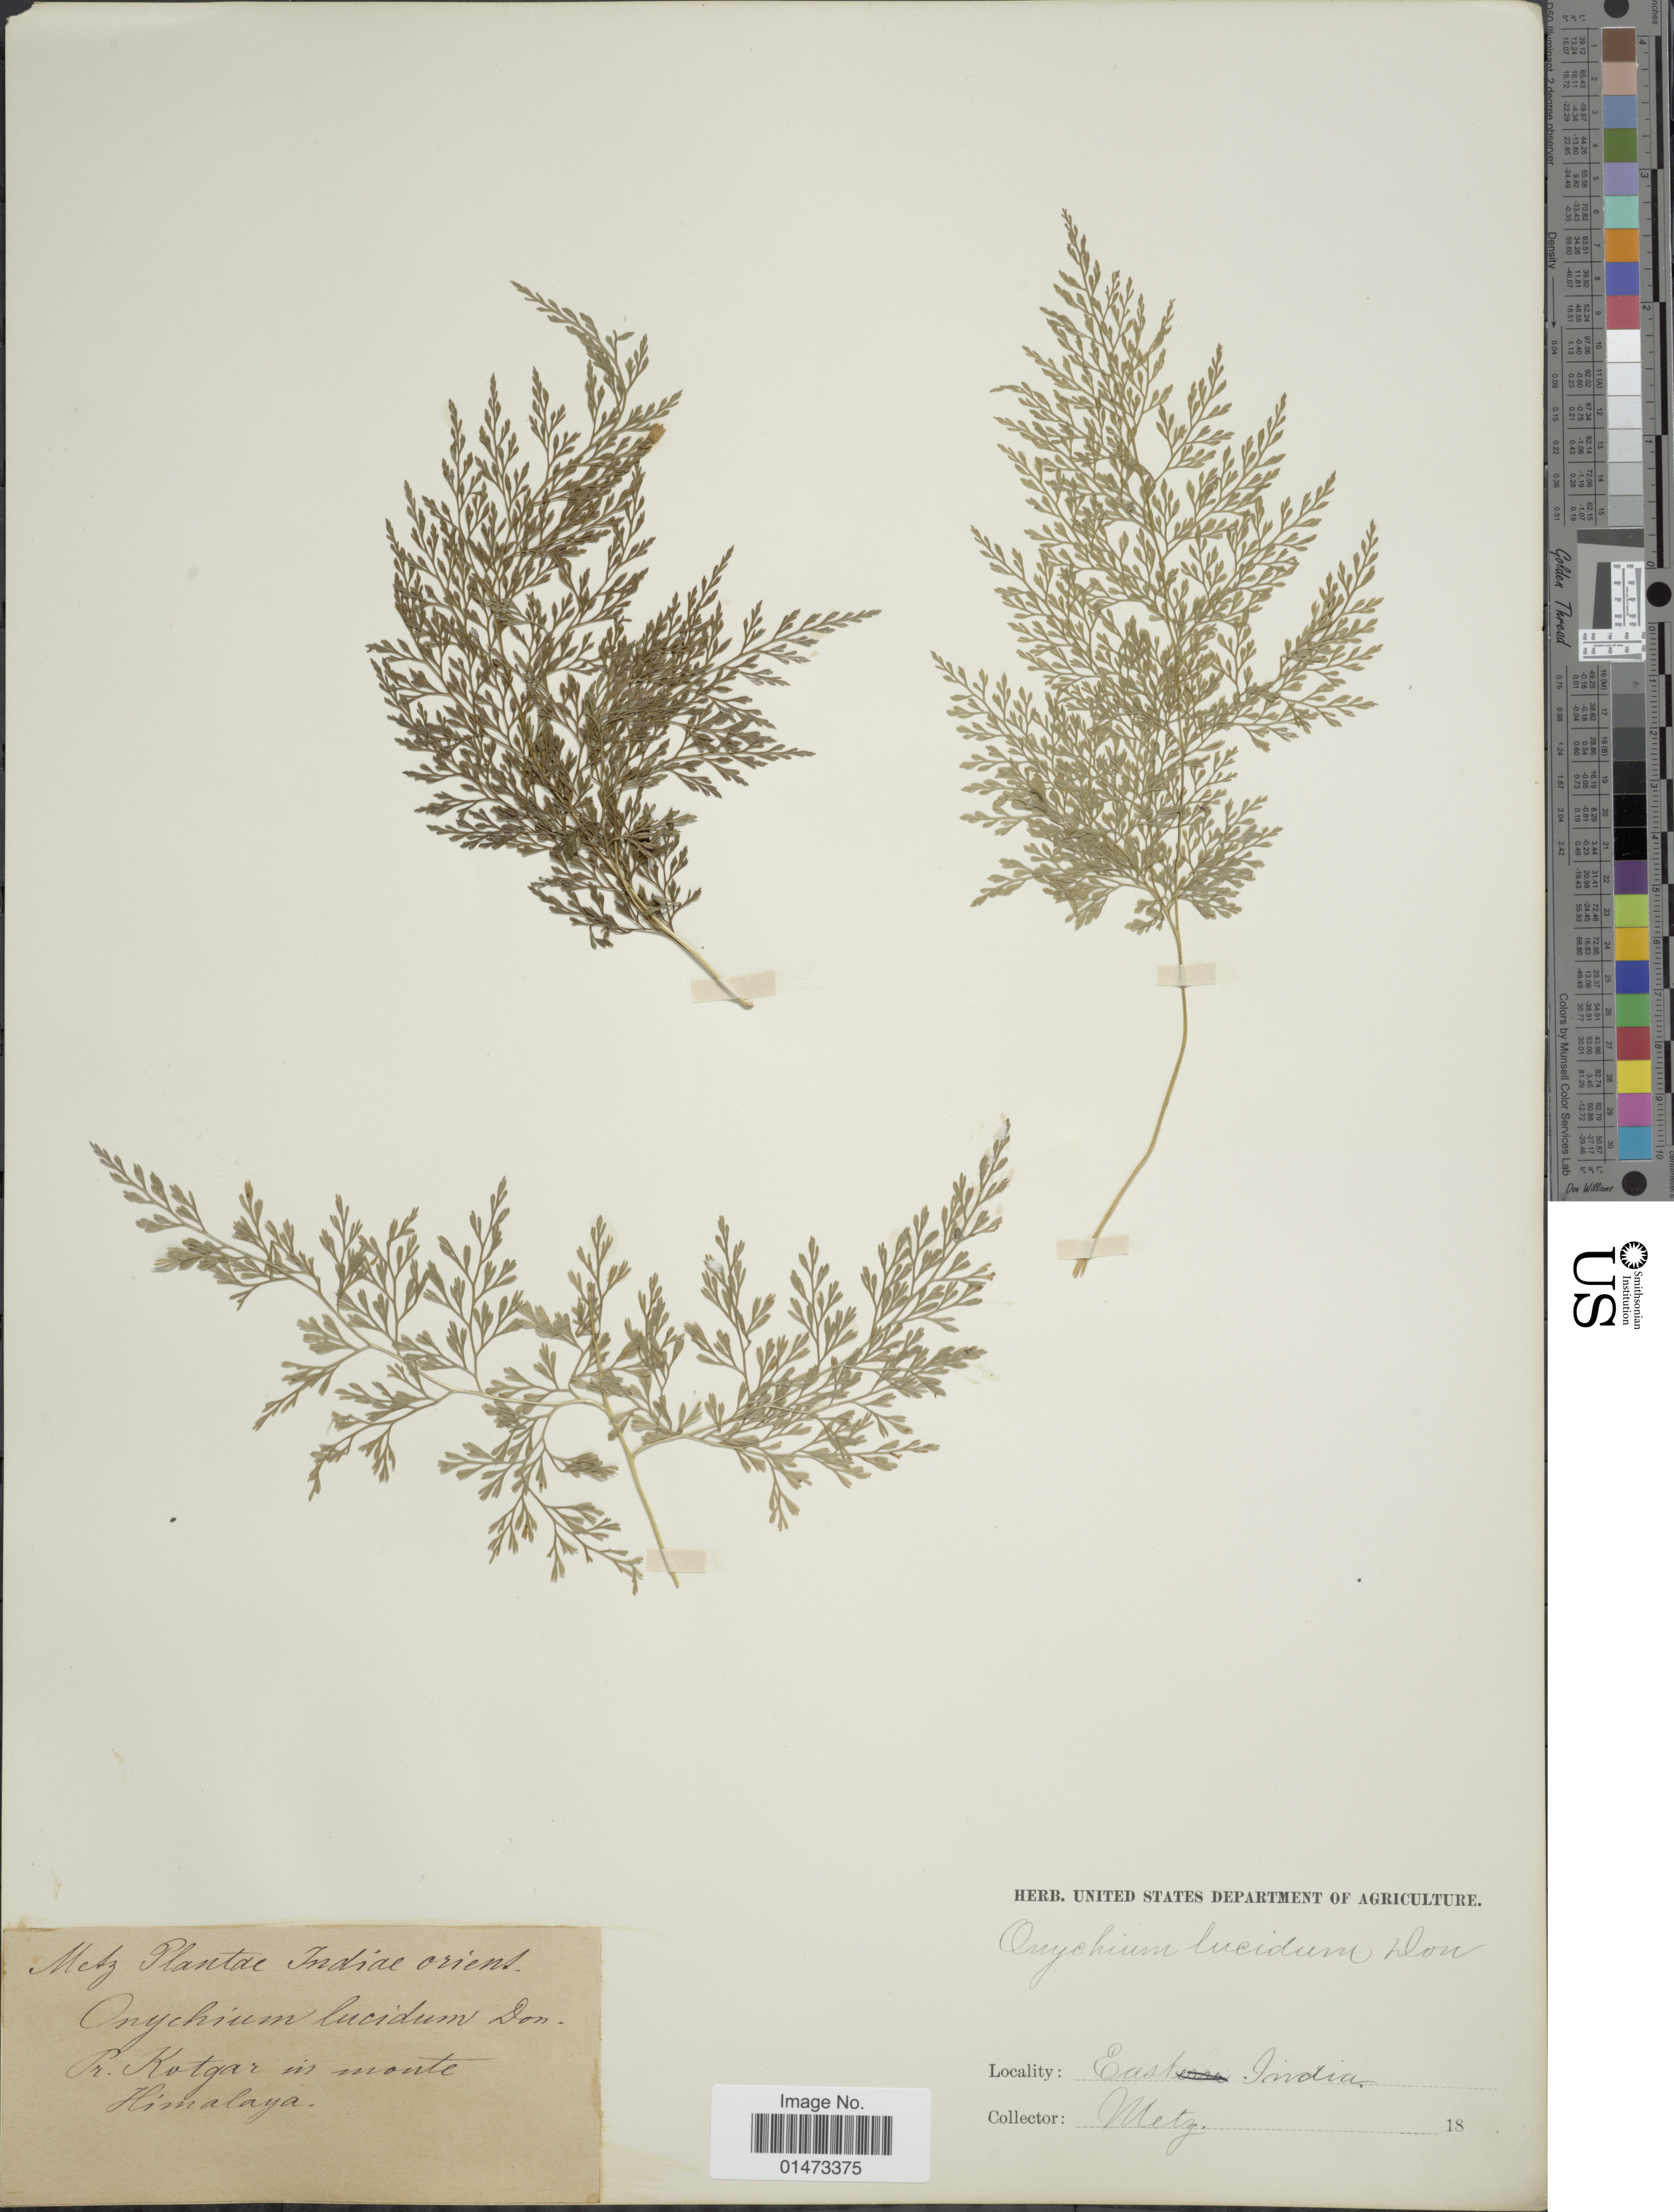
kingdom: Plantae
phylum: Tracheophyta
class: Polypodiopsida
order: Polypodiales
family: Pteridaceae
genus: Onychium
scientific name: Onychium contiguum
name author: Wall. ex C. Hope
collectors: -. Metz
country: India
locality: East India, Pr. Kotgar in monte Himalaya.